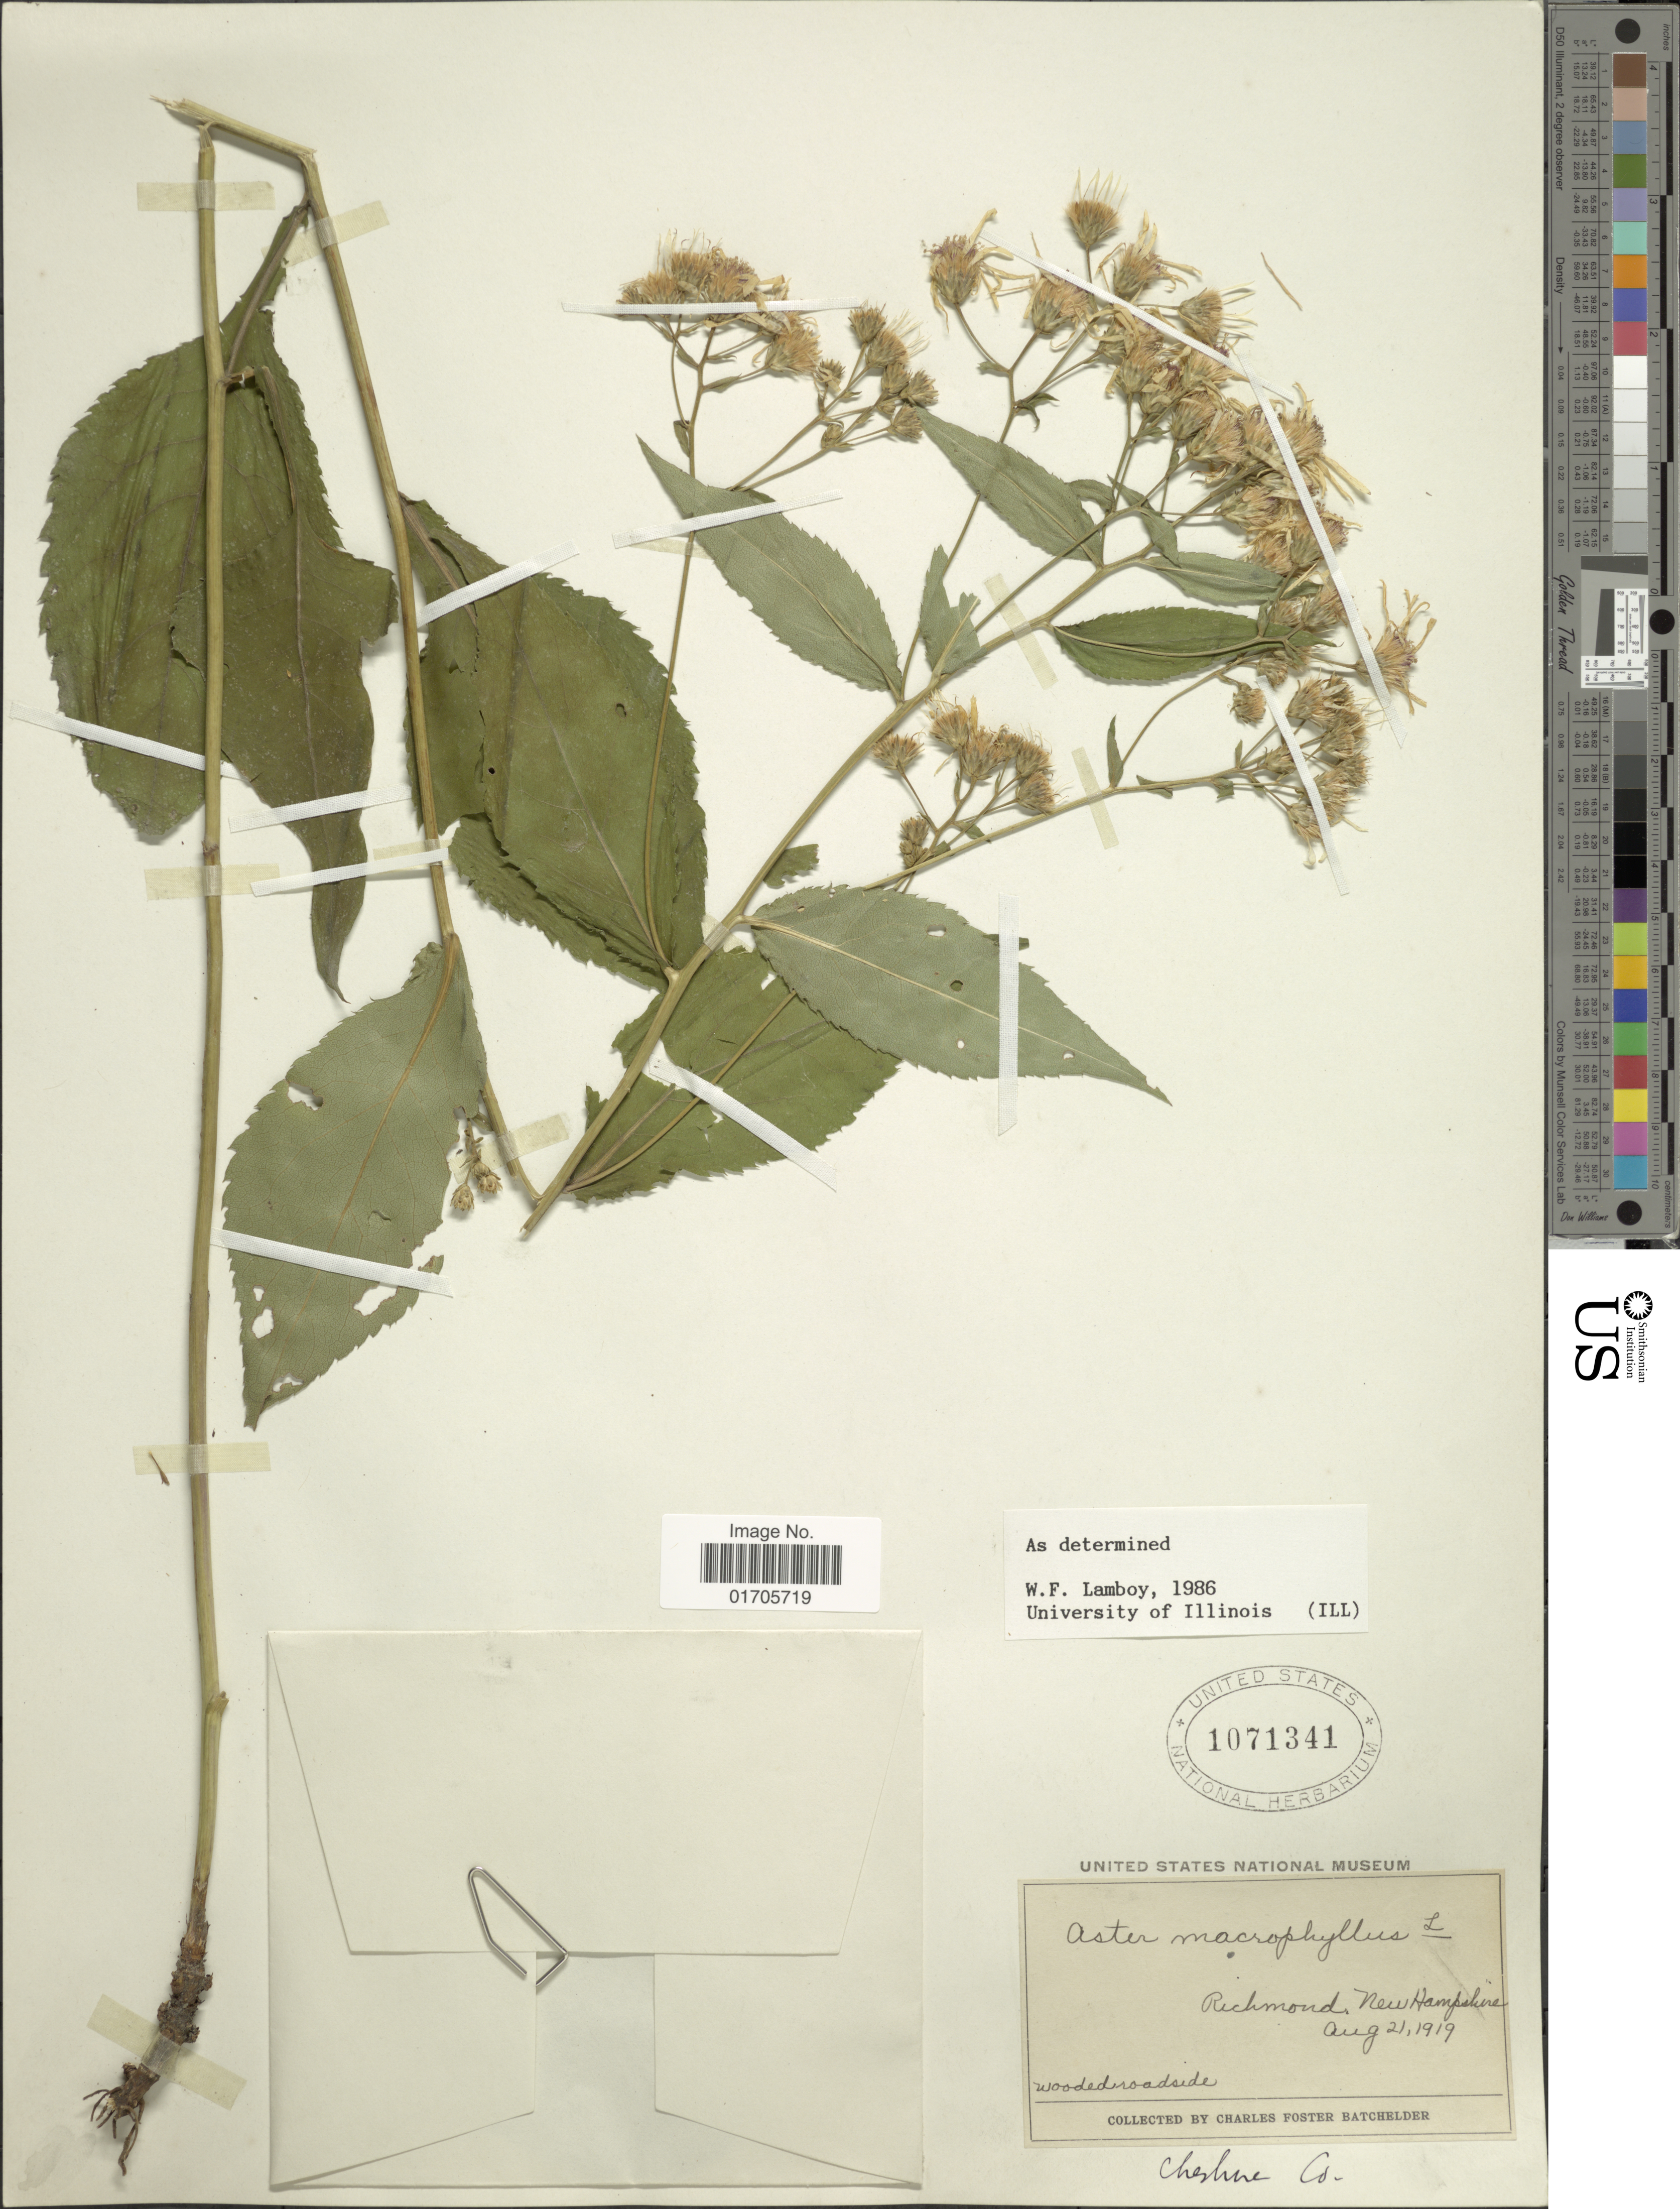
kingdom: Plantae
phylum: Tracheophyta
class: Magnoliopsida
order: Asterales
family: Asteraceae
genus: Eurybia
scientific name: Eurybia macrophylla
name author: (L.) Cass.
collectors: C. Batchelder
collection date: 1919-08-21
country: United States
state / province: New Hampshire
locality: Richmond, New Hampshire. Chesline Co.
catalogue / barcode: US 1071341